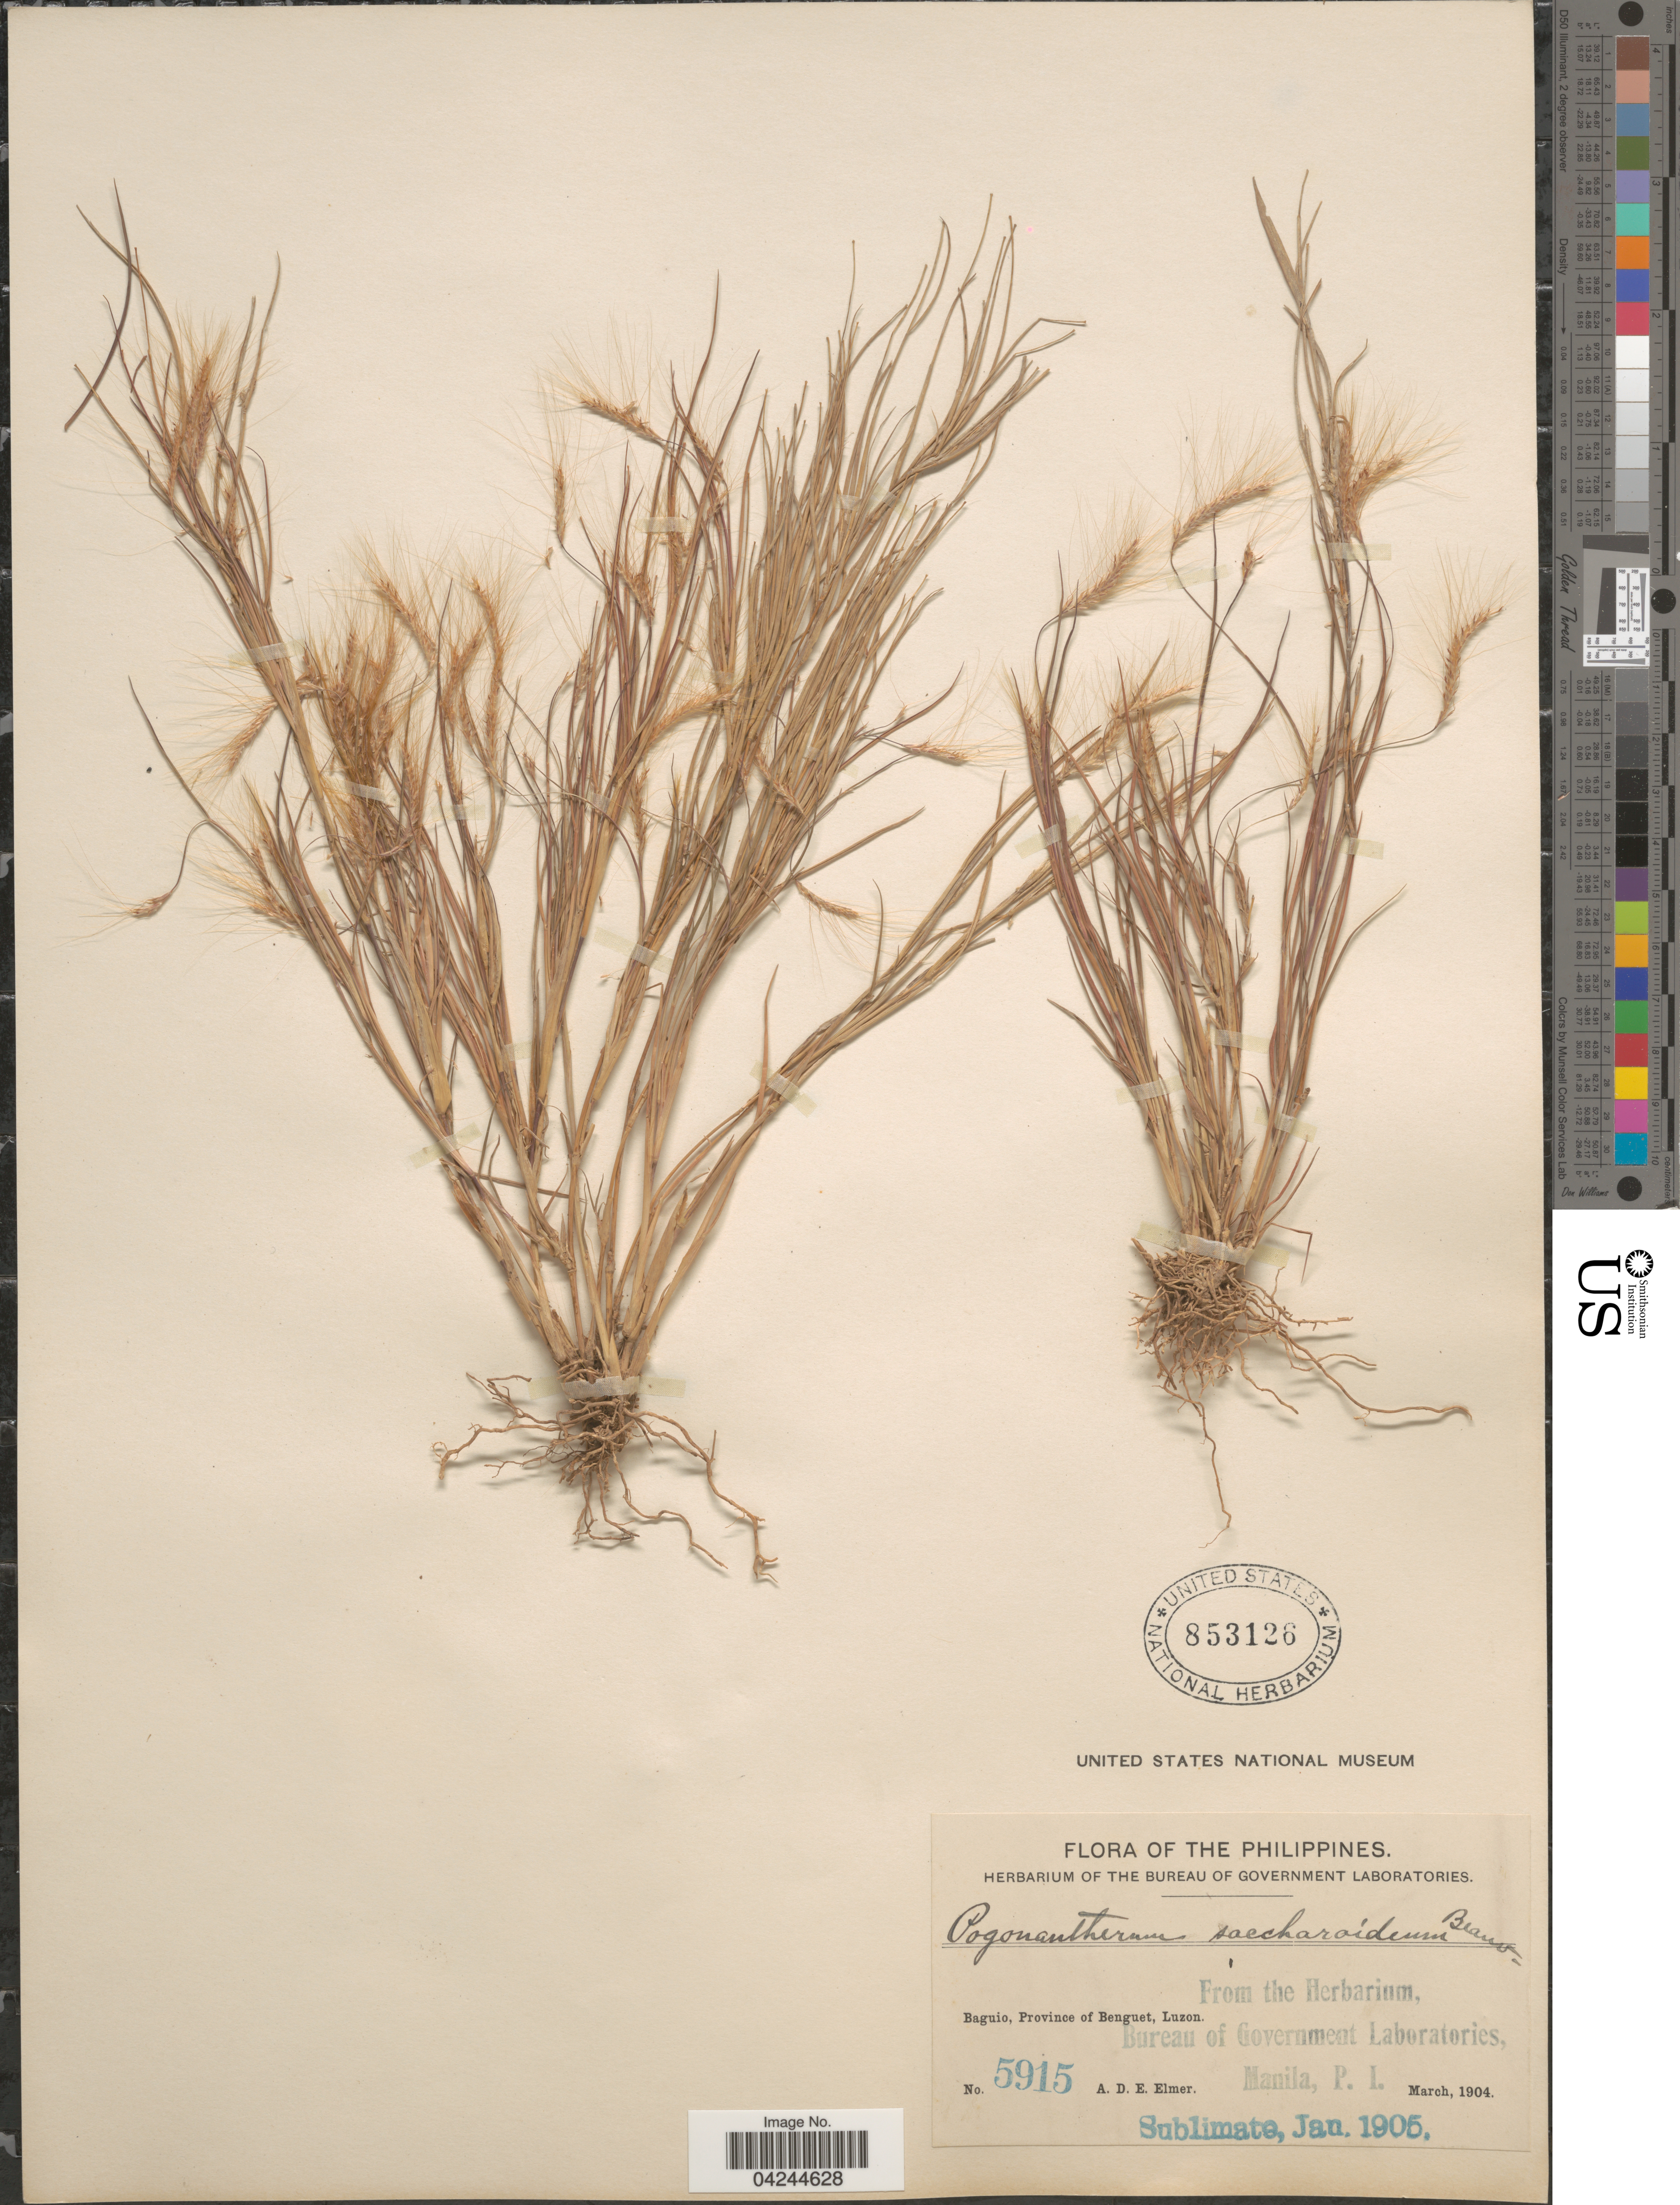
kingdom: Plantae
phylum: Tracheophyta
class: Liliopsida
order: Poales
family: Poaceae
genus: Pogonatherum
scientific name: Pogonatherum crinitum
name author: (Thunb.) Kunth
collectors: A. D. E. Elmer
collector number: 5915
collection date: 1904-03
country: Philippines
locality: Baguio, Province of Benguet, Luzon.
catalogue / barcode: US 853126